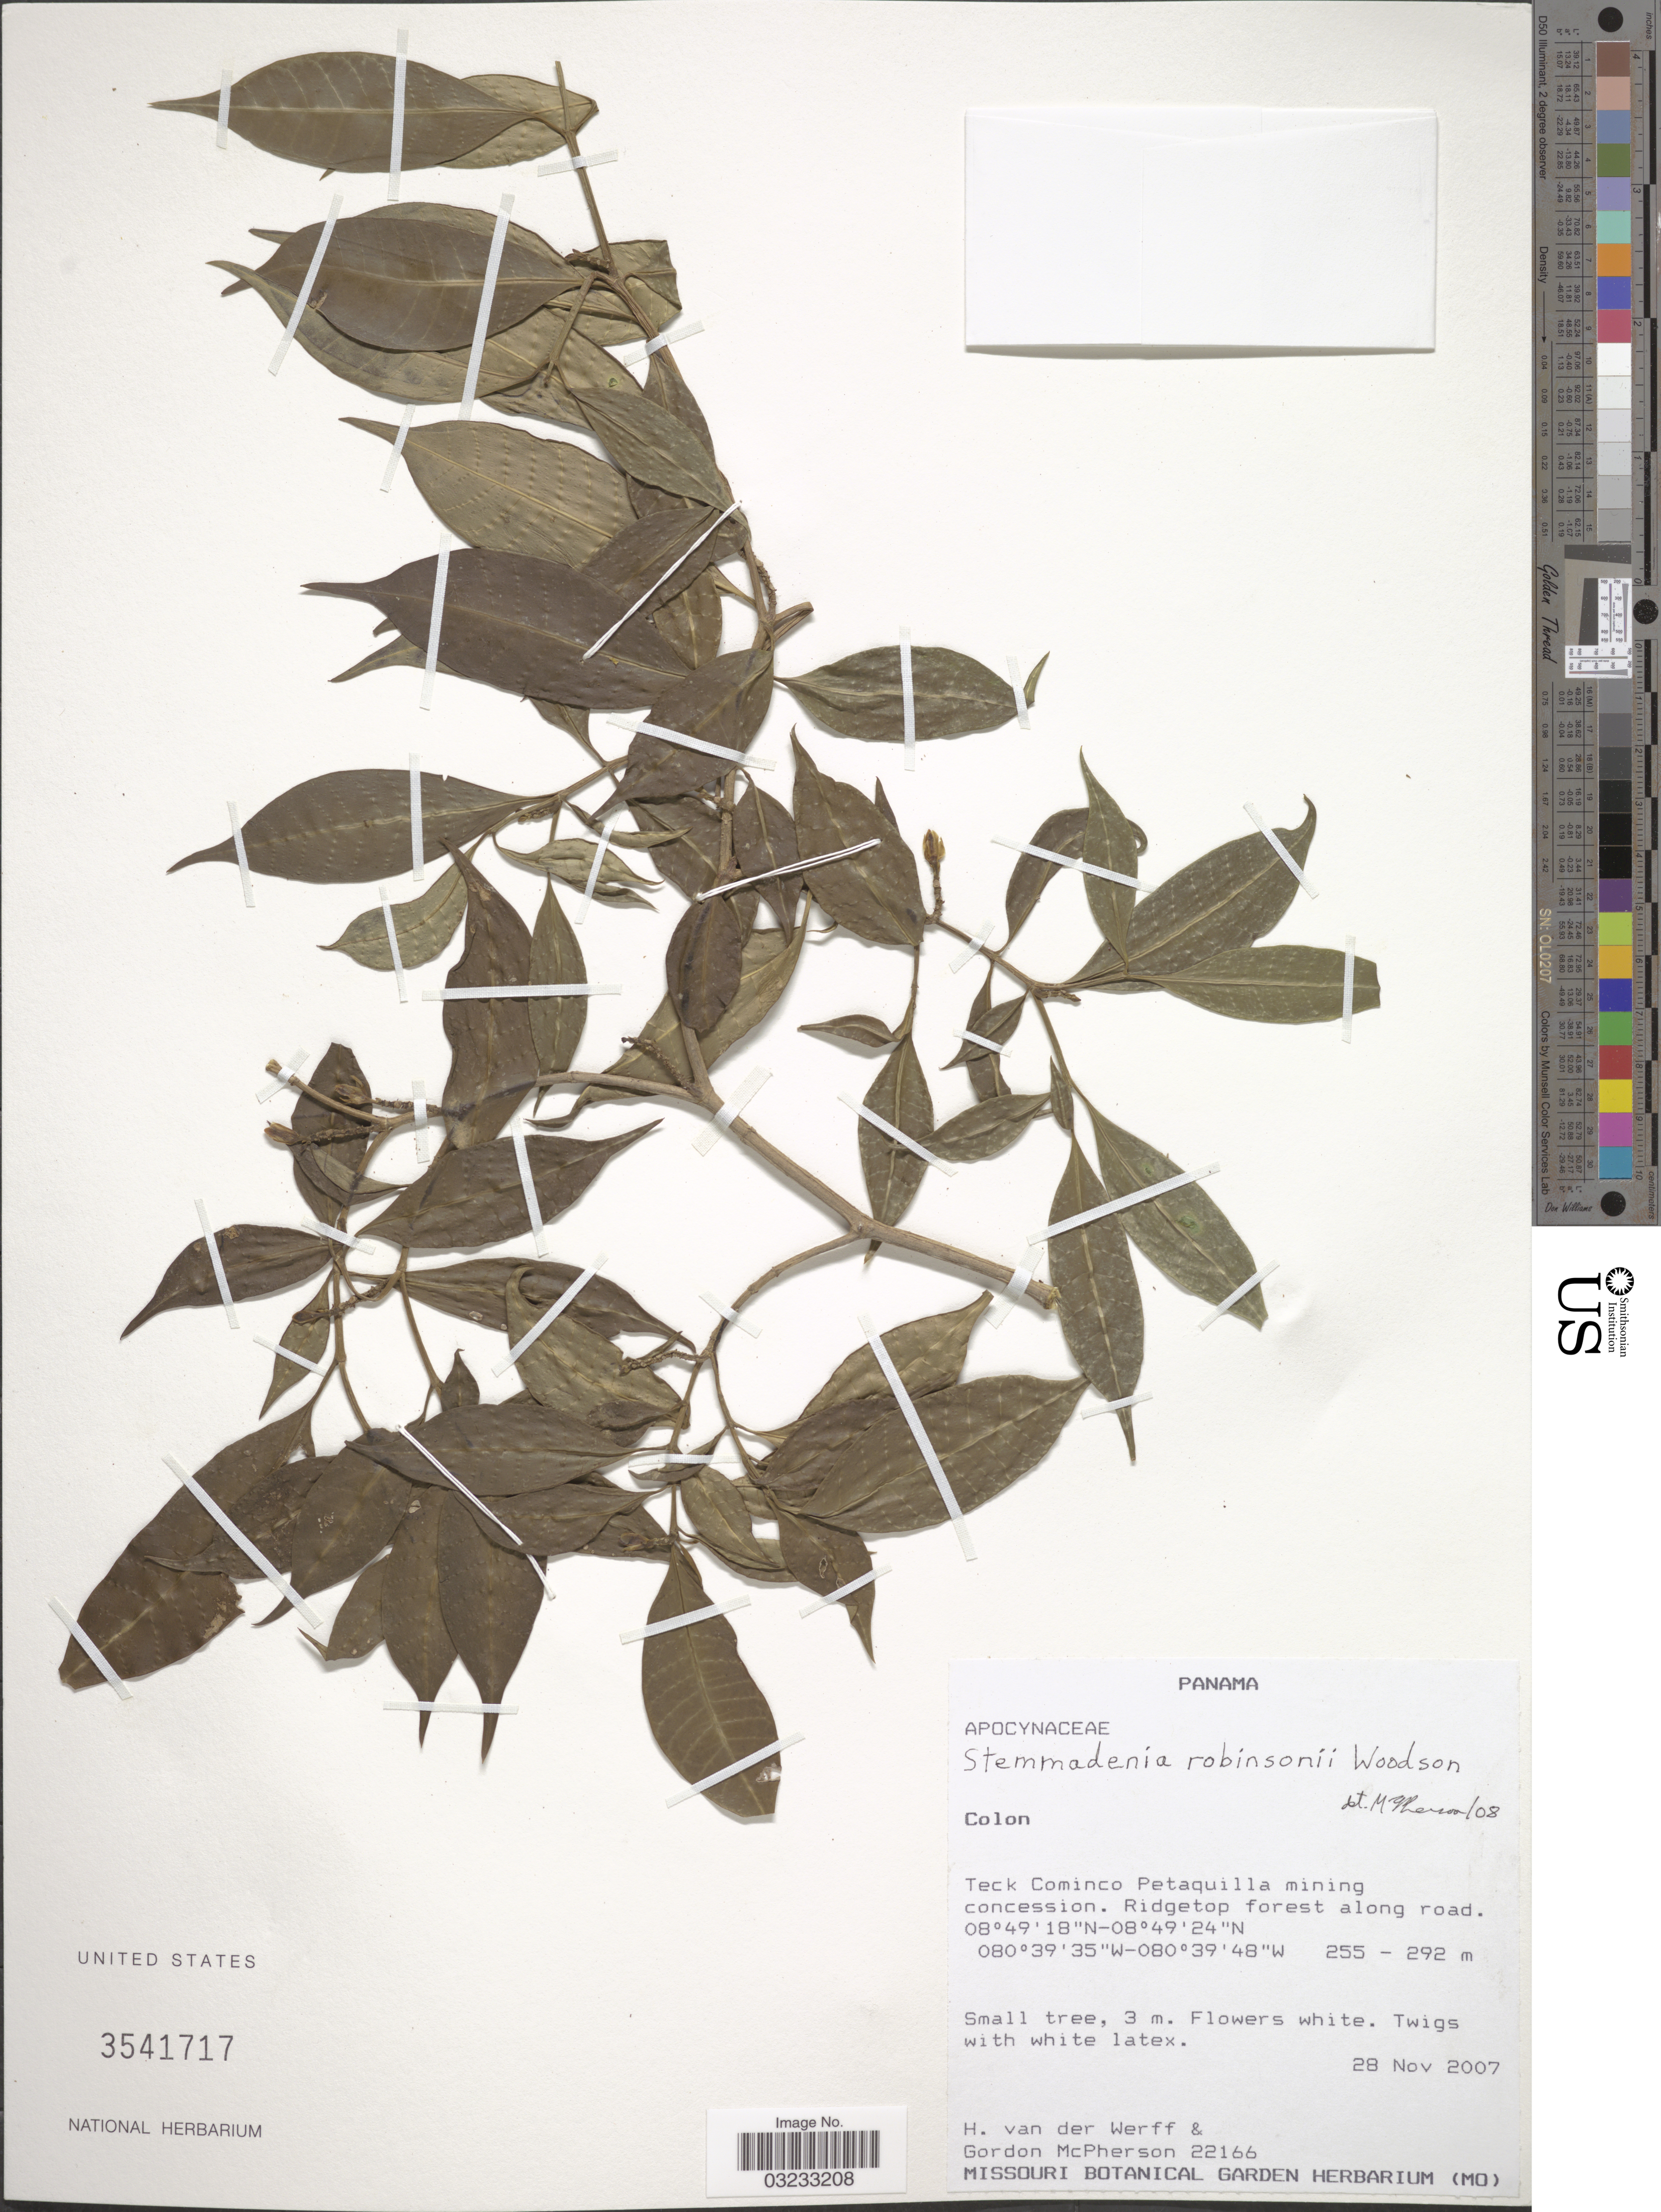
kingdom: Plantae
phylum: Tracheophyta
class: Magnoliopsida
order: Gentianales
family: Apocynaceae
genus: Stemmadenia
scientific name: Stemmadenia robinsonii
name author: Woodson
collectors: W. van der Werf & G. D. McPherson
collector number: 22166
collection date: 2007-11-28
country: Panama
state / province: Colón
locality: Teck Cominco Petaquilla mining concession. Ridgetop forest along road.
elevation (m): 255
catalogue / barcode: US 3541717